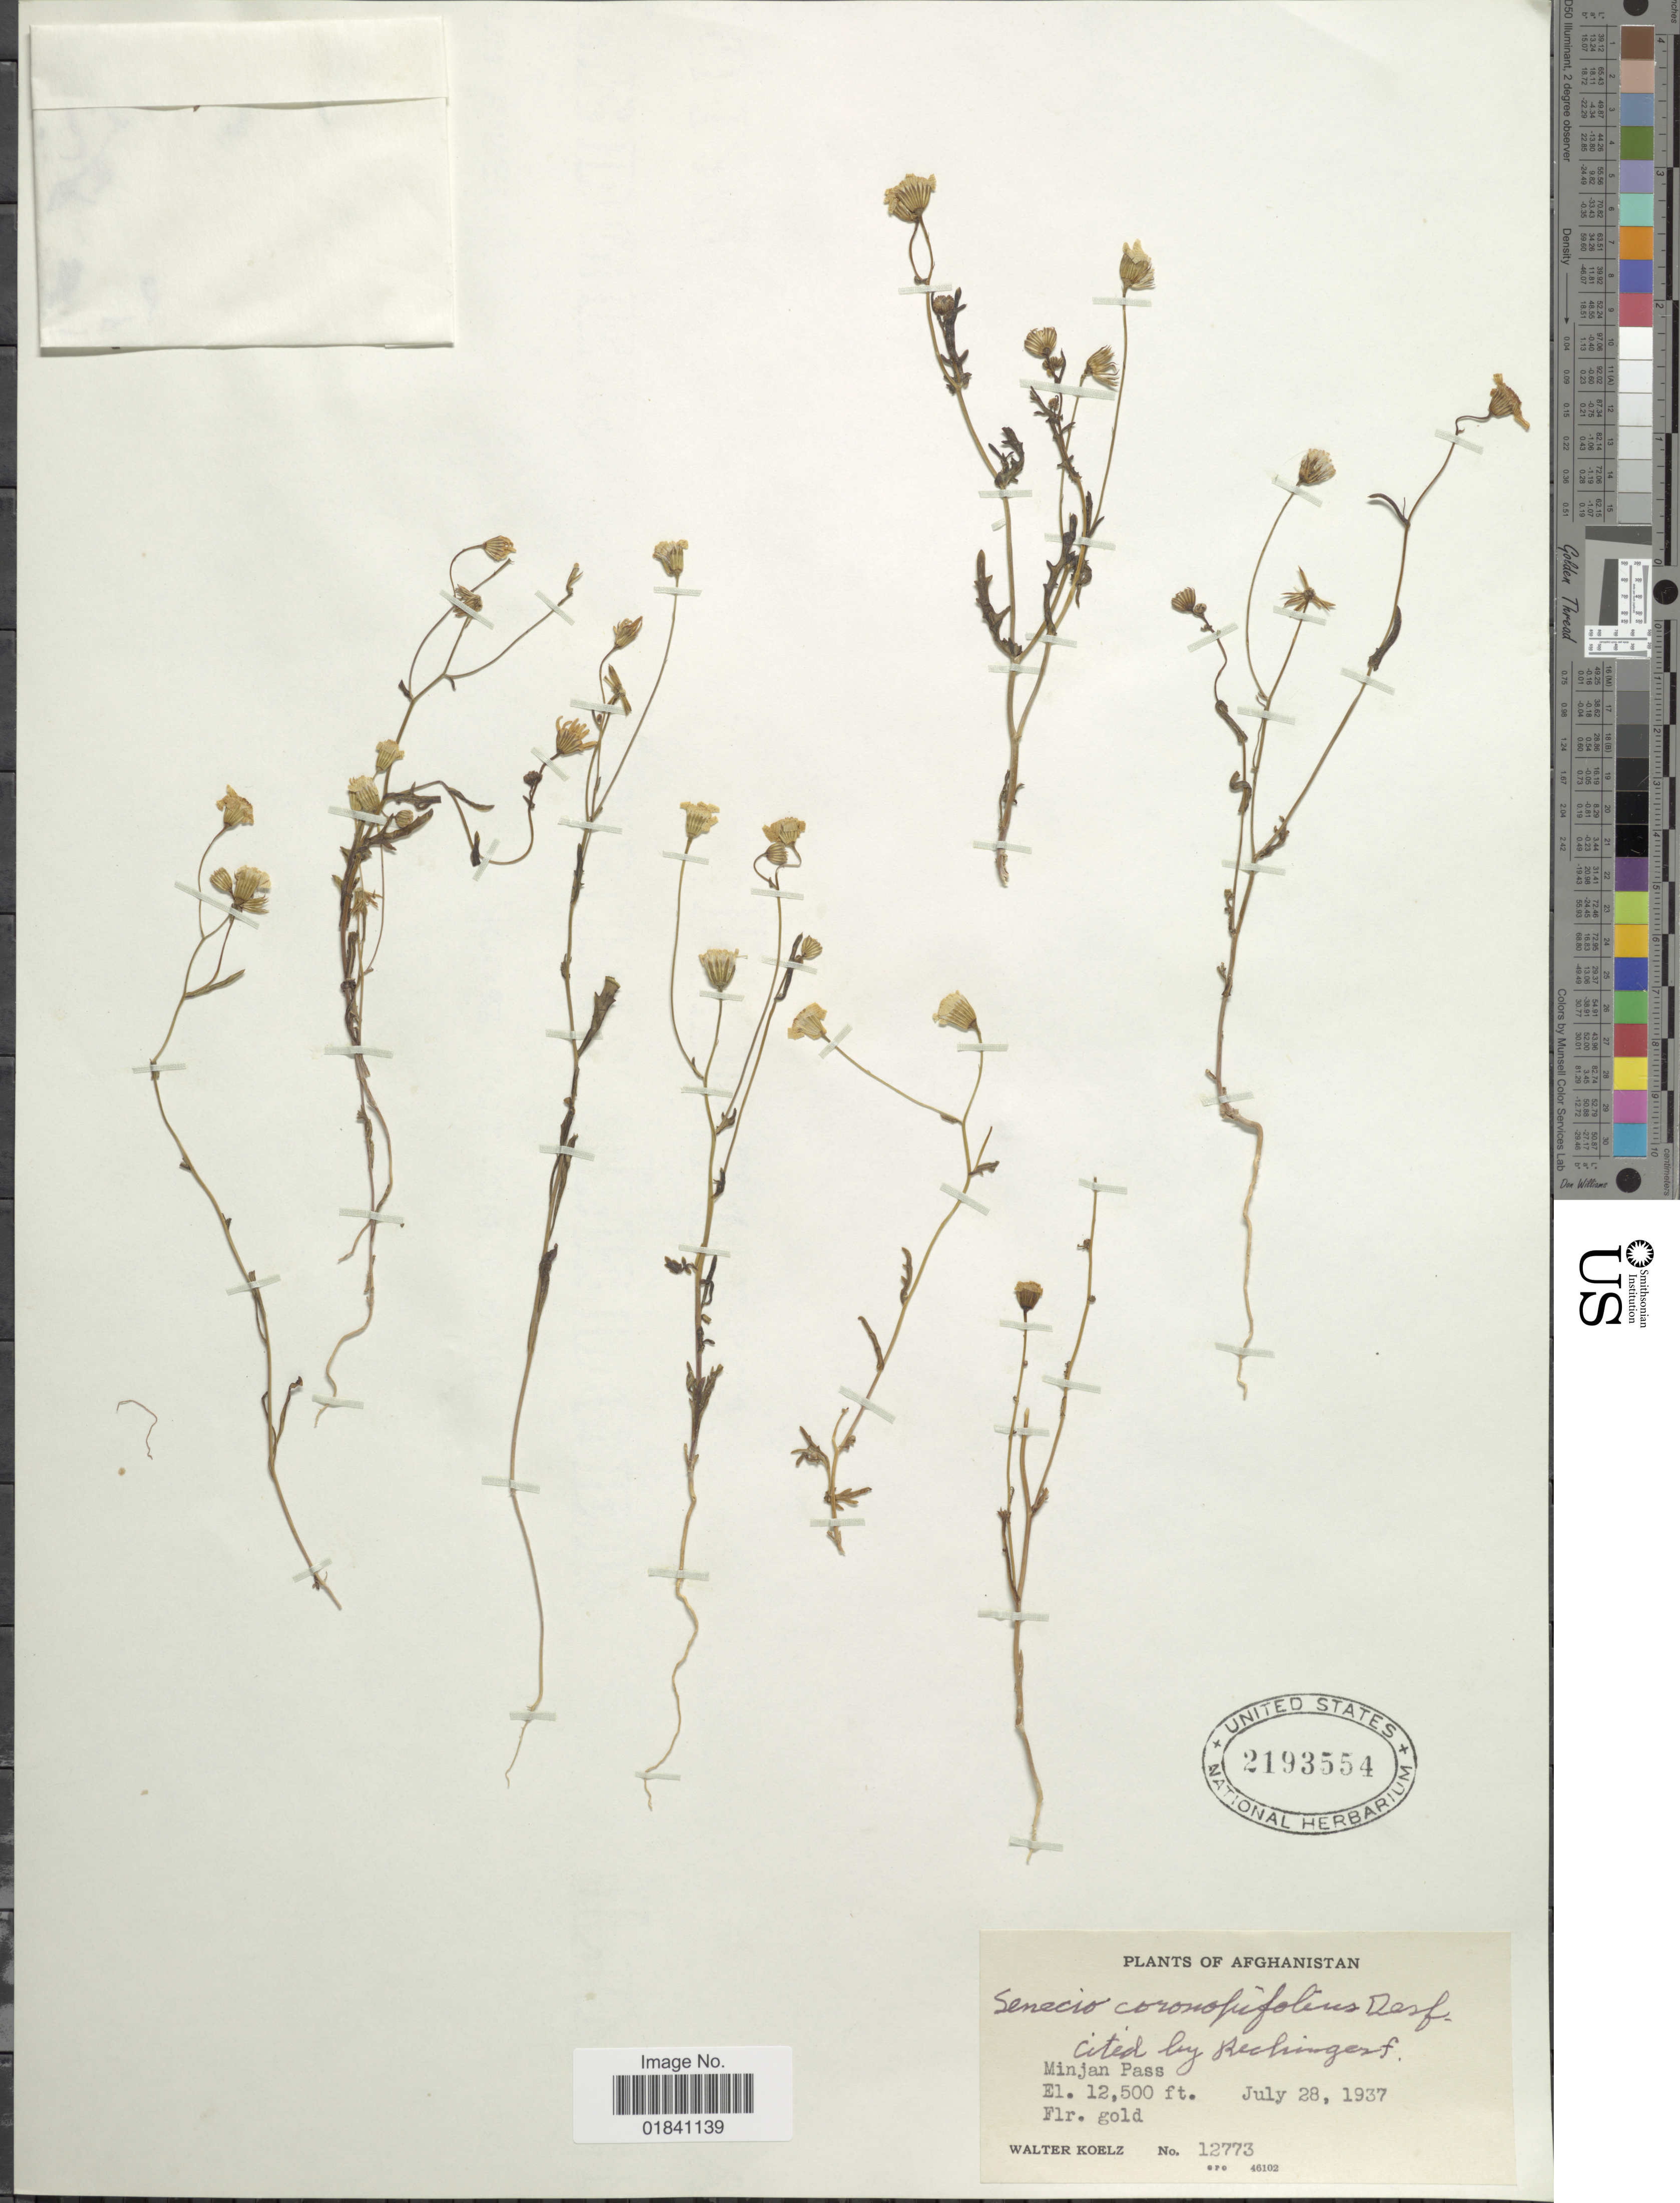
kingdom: Plantae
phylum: Tracheophyta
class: Magnoliopsida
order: Asterales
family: Asteraceae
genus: Senecio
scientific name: Senecio coronopifolius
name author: Desf.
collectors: W. N. Koelz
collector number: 12773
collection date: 1937-07-28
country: Afghanistan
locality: Minjan Pass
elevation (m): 3810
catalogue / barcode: US 2193554